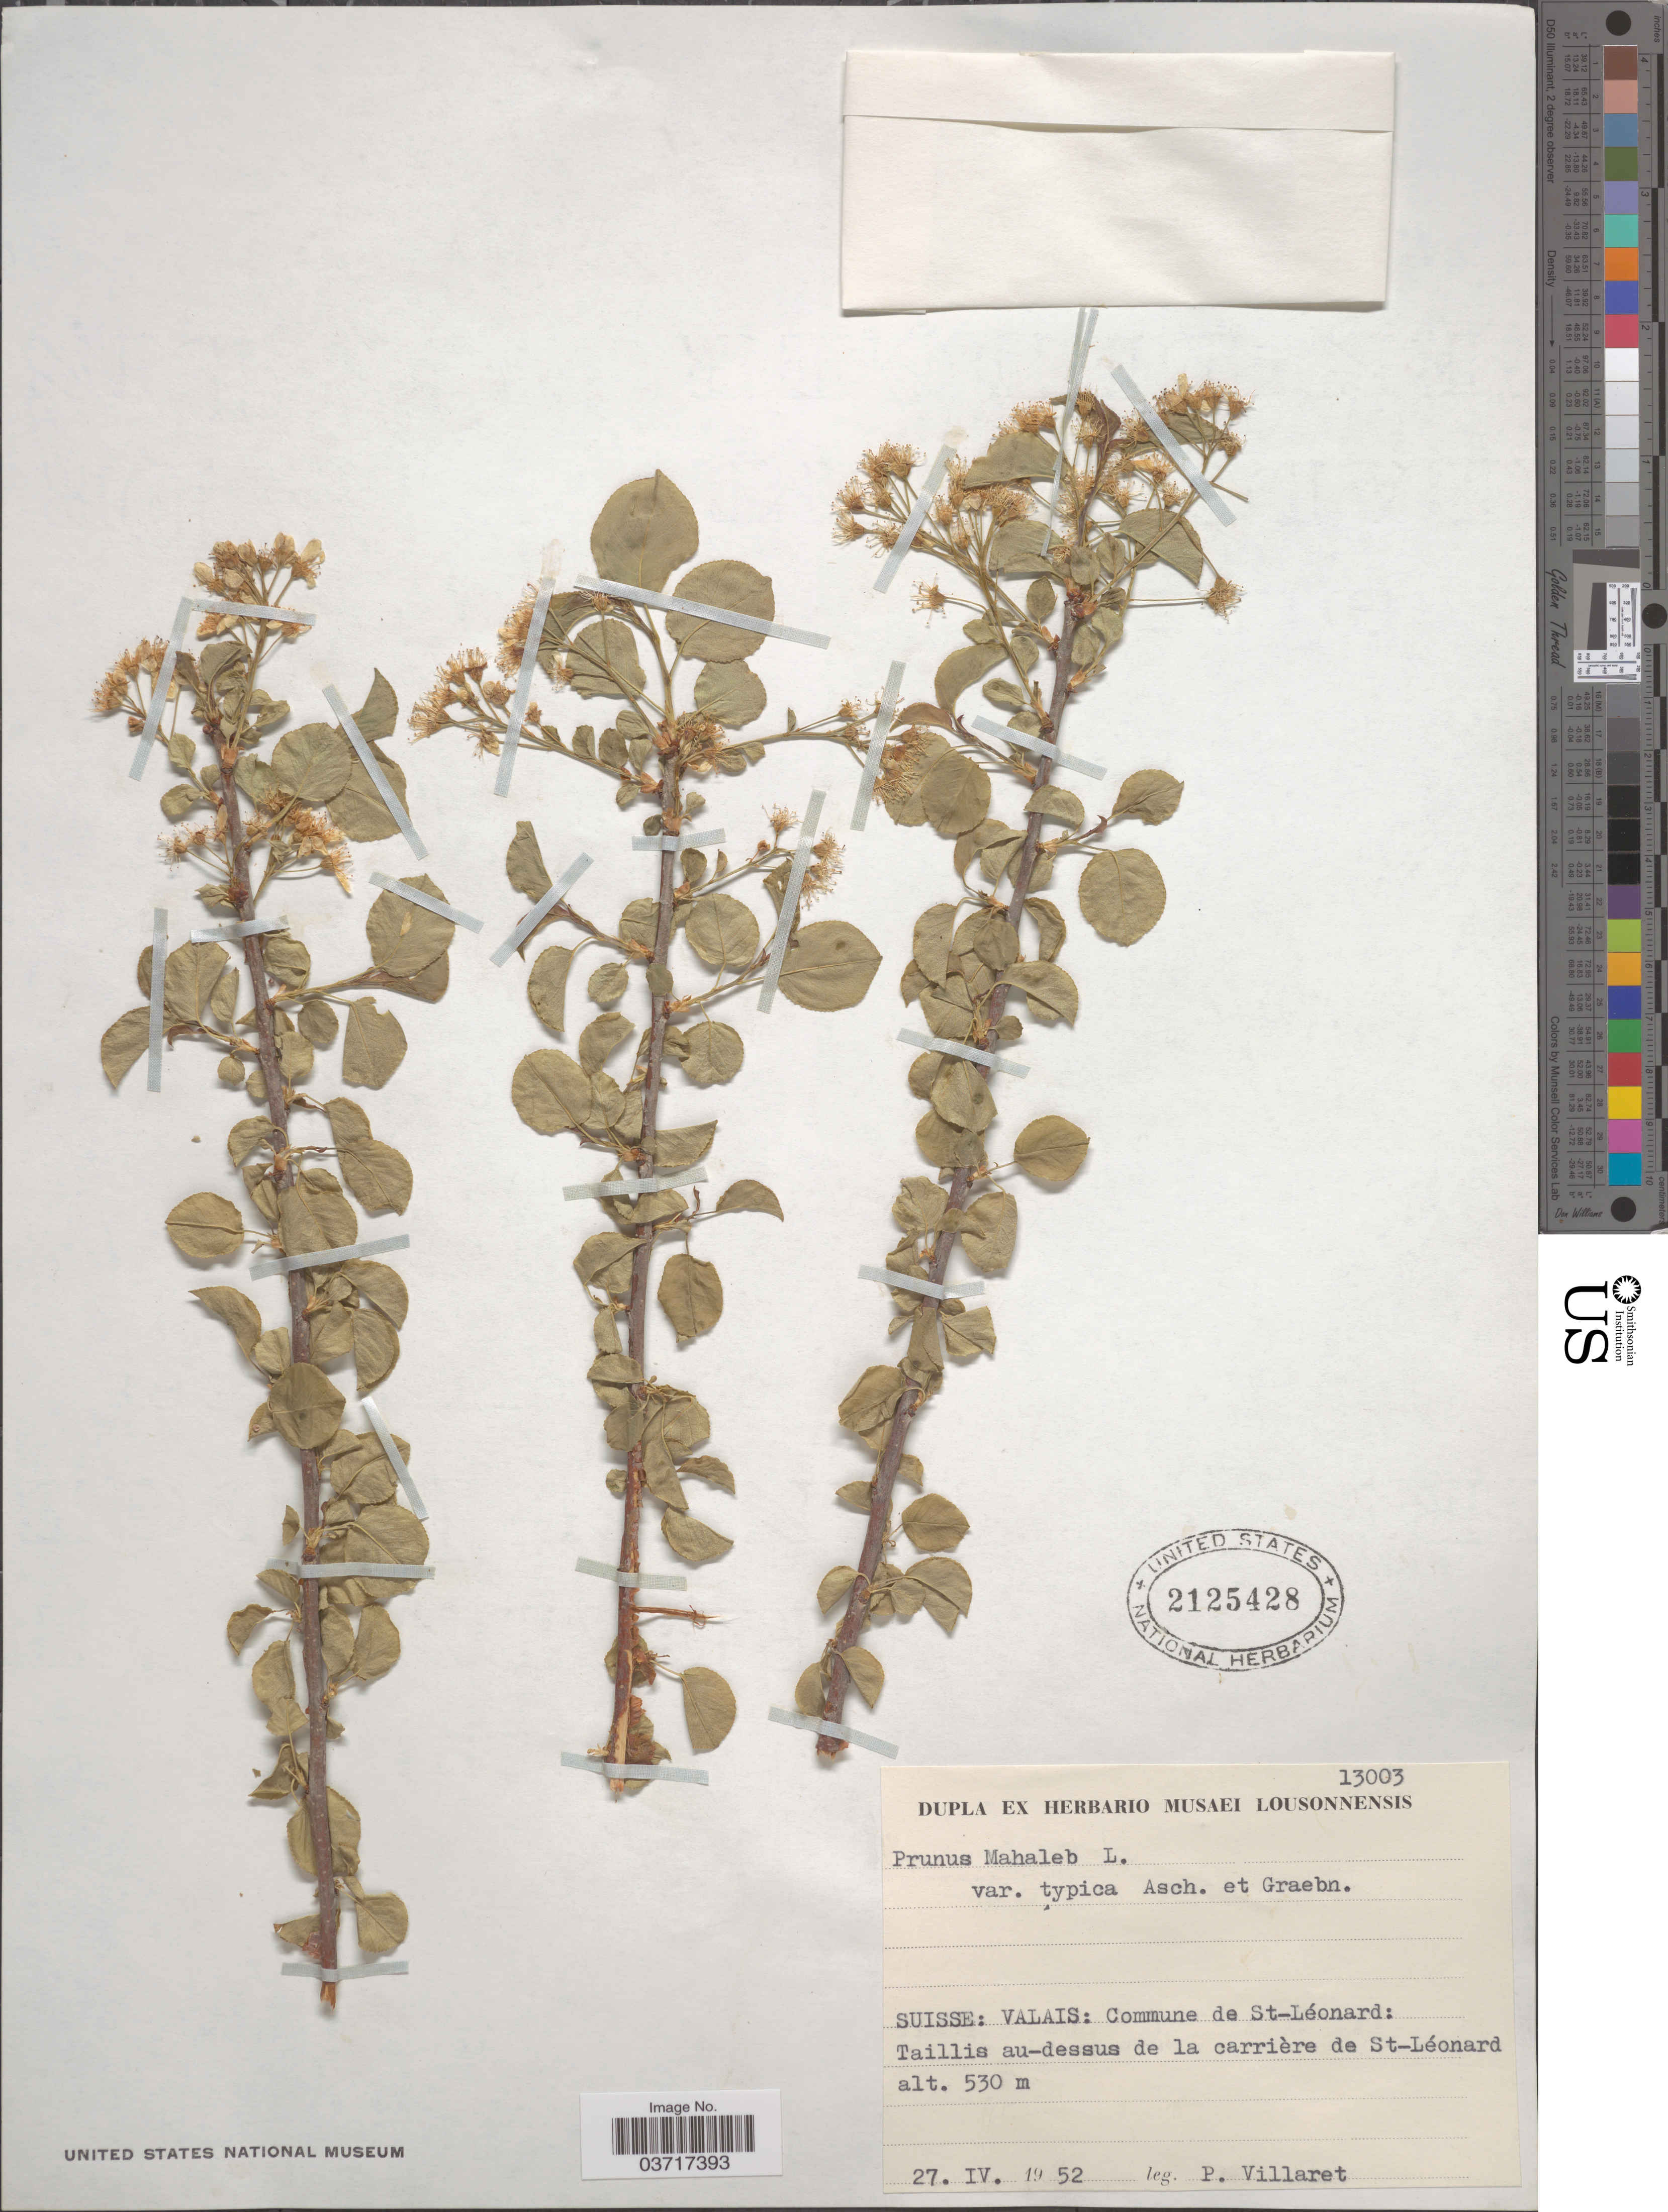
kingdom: Plantae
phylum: Tracheophyta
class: Magnoliopsida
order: Rosales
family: Rosaceae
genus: Prunus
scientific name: Prunus mahaleb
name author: L.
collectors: P. Villaret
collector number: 13003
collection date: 1952-04-27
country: Switzerland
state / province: Valais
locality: Suisse: Commune de St-Léonard: Taillis au-dessus de la carrière de St-Léonard.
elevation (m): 530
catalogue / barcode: US 2125428